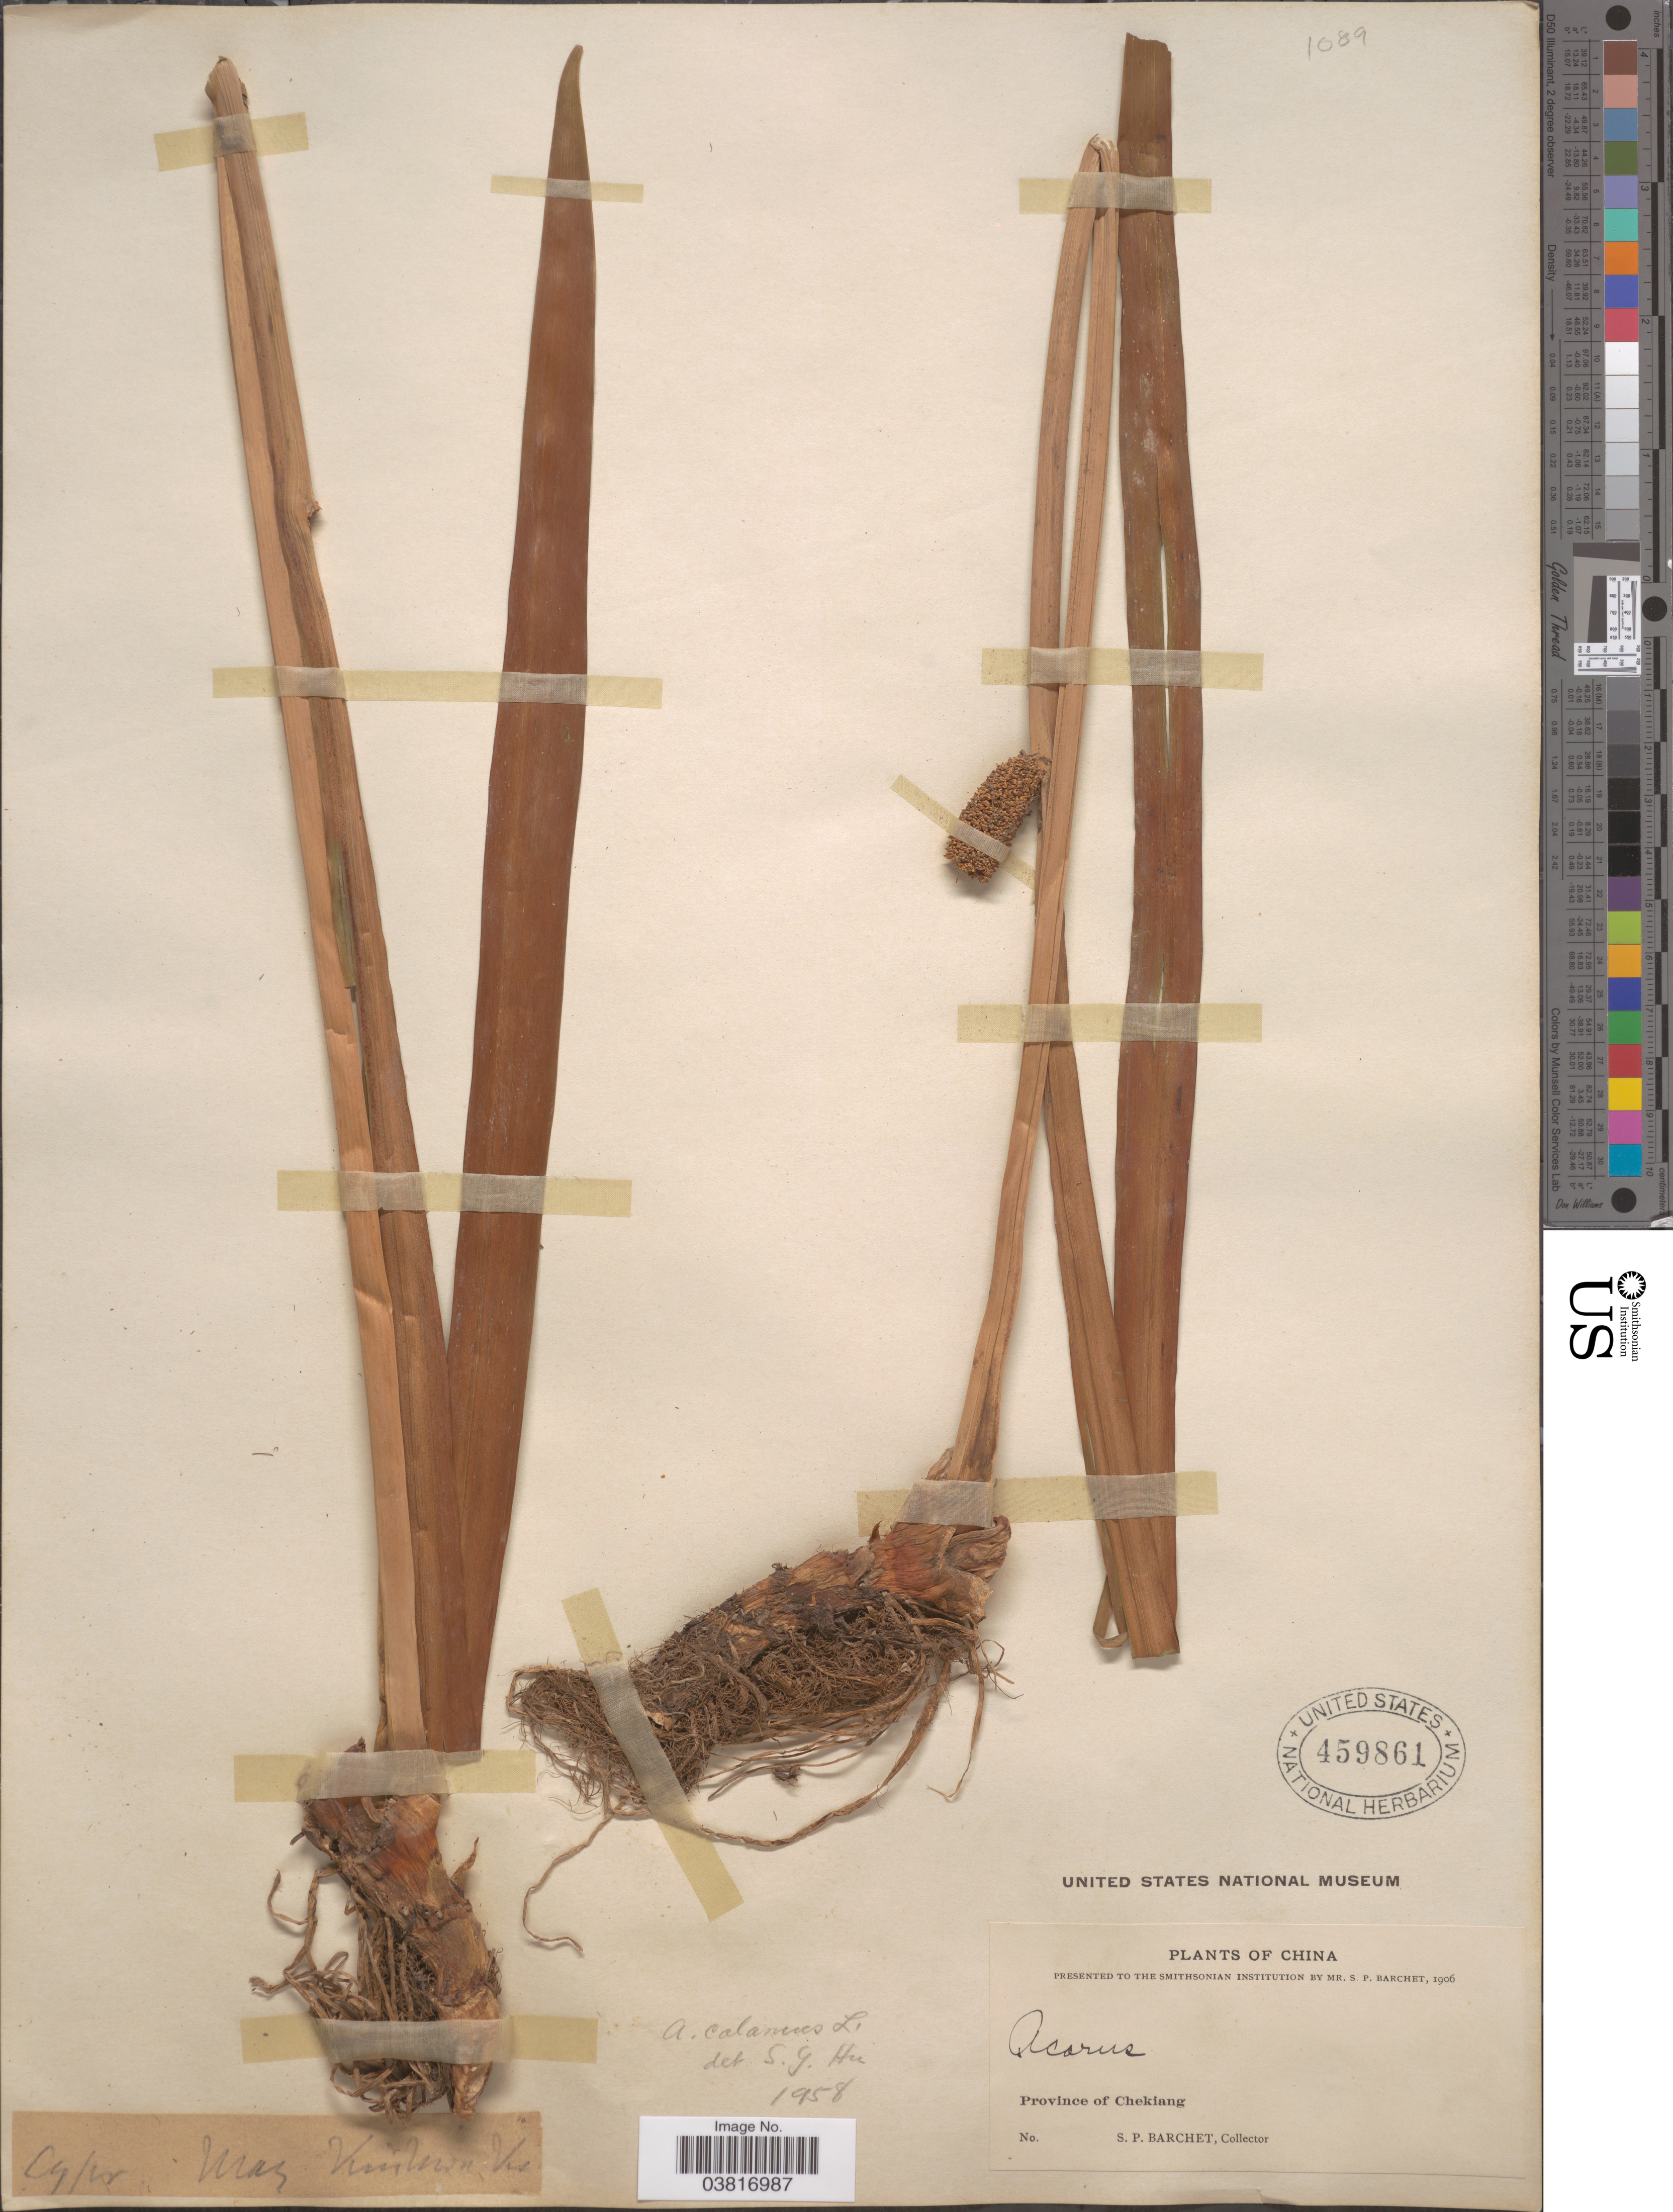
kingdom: Plantae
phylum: Tracheophyta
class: Liliopsida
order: Acorales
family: Acoraceae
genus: Acorus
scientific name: Acorus calamus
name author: L.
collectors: S. P. Barchet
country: China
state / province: Zhejiang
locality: Province of Chekiang.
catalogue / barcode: US 459861